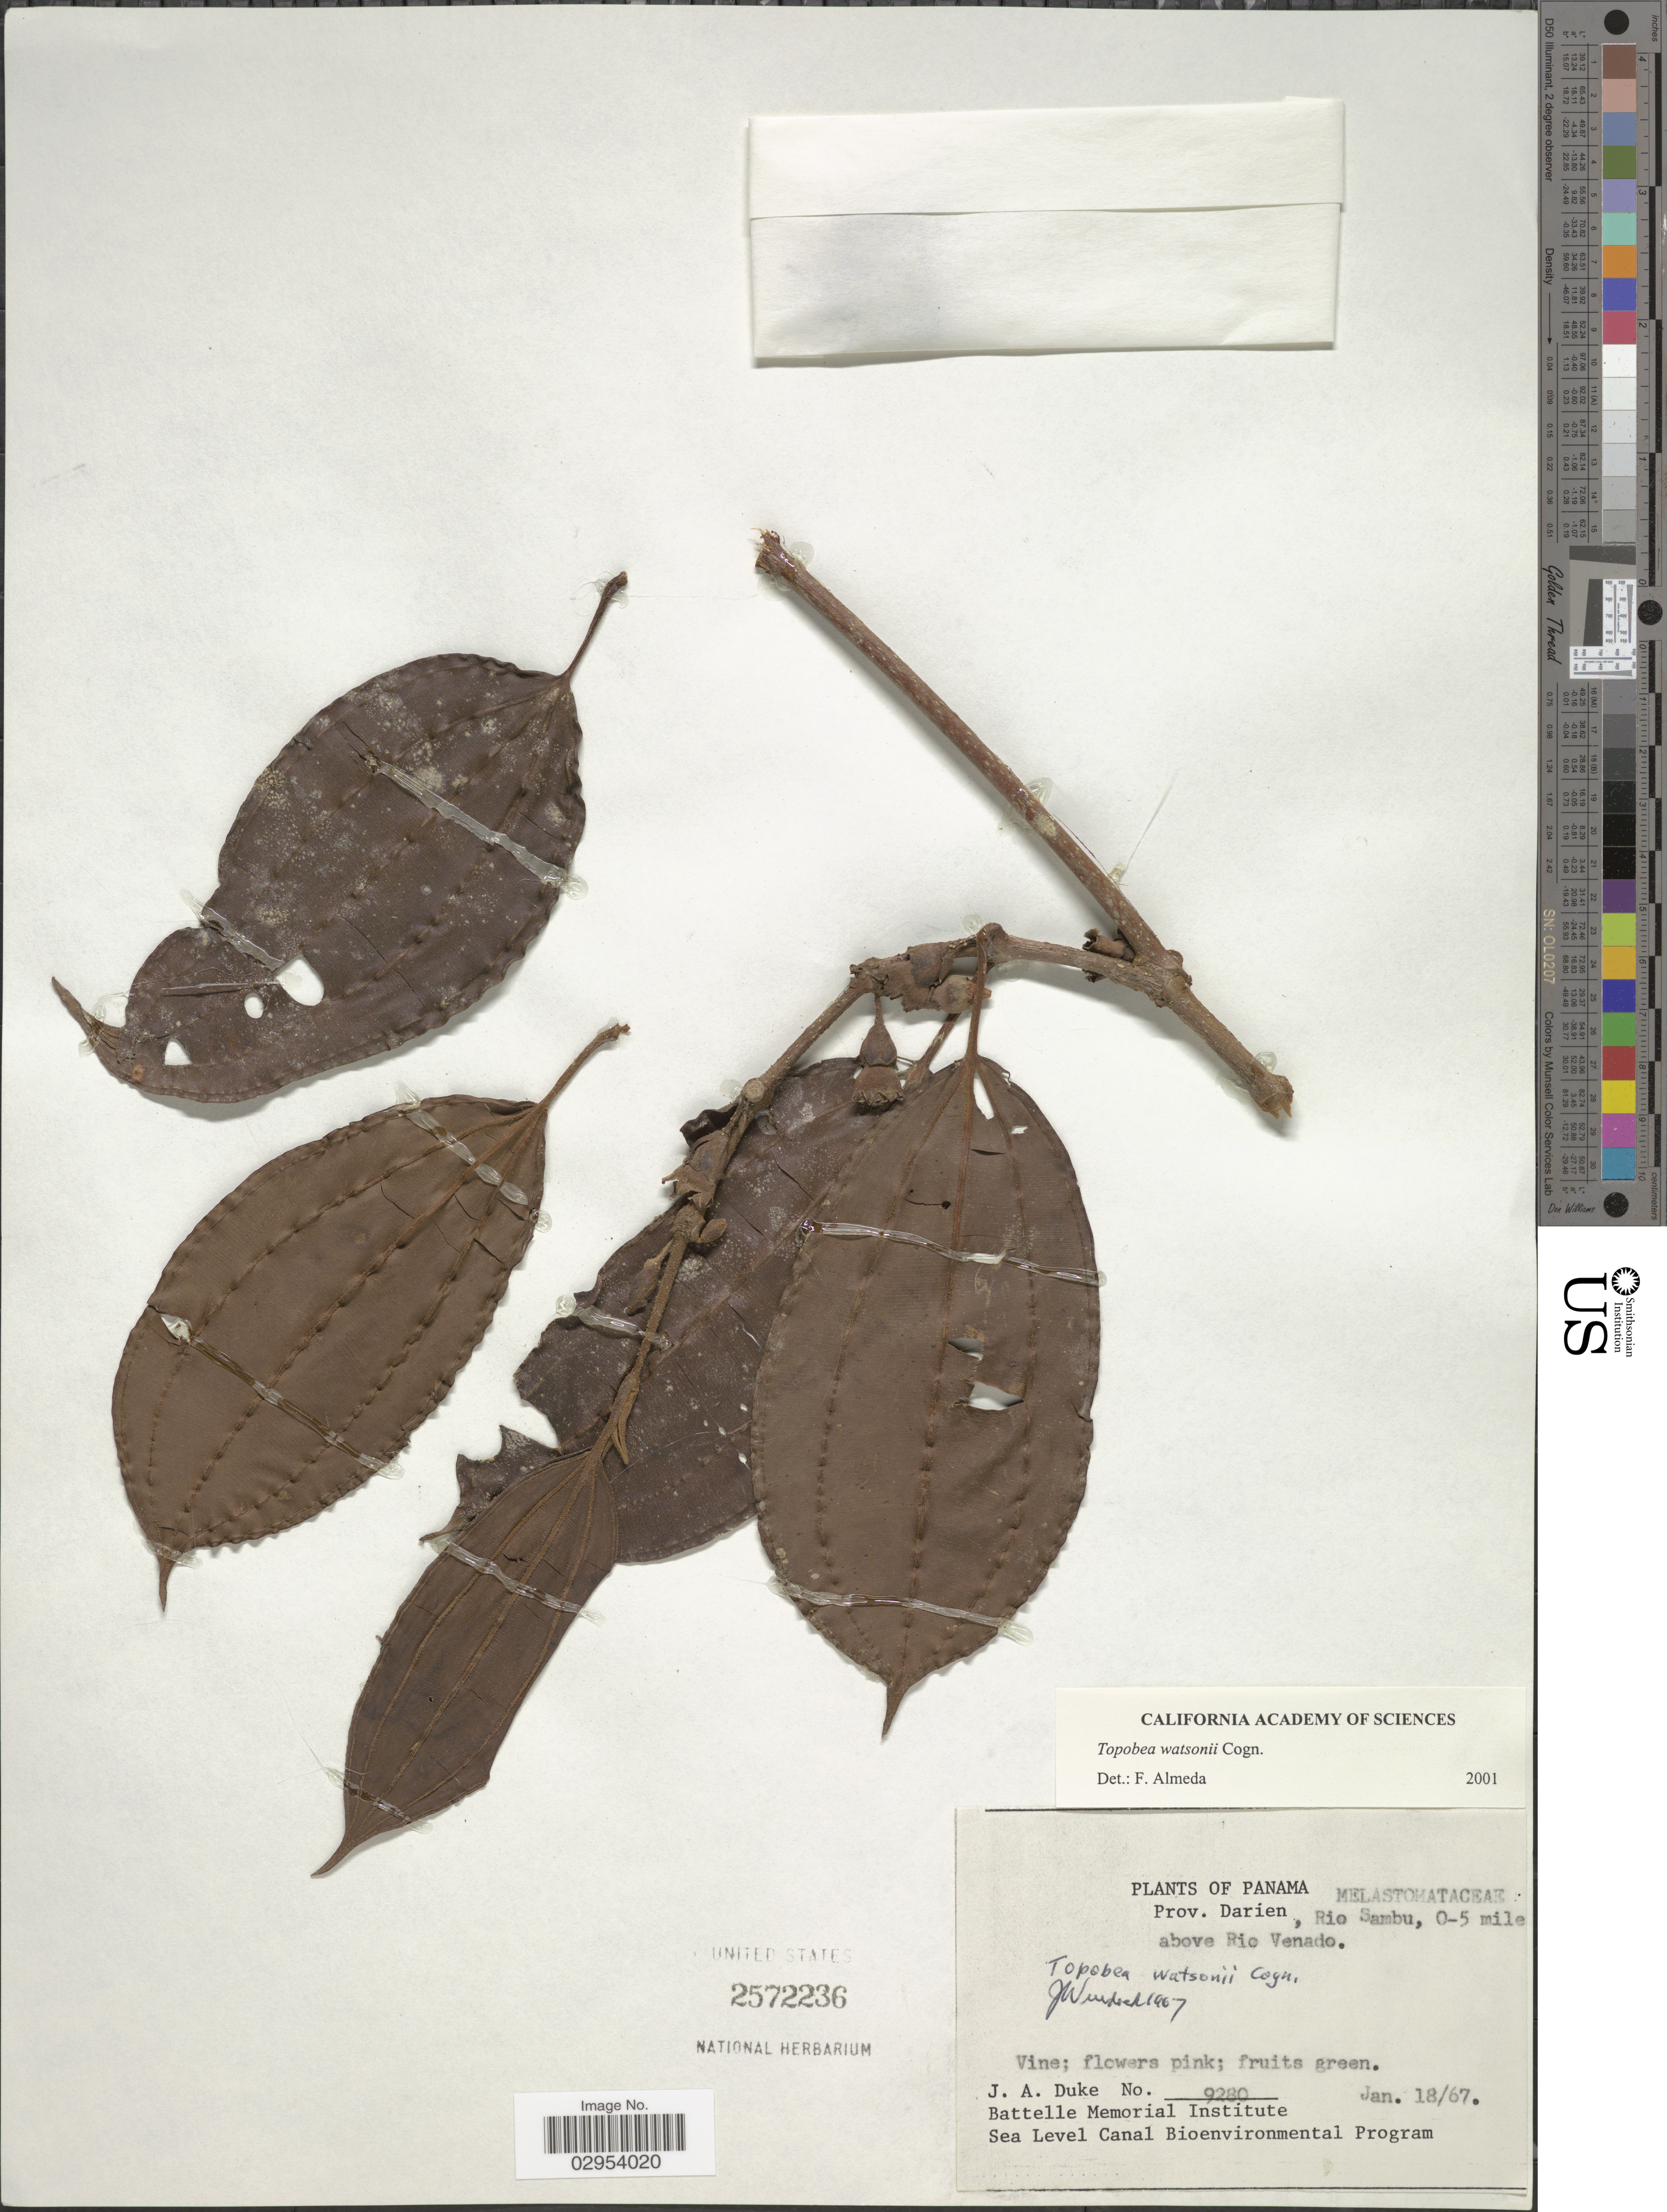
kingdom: Plantae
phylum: Tracheophyta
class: Magnoliopsida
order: Myrtales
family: Melastomataceae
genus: Topobea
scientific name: Topobea watsonii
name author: Cogn.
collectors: J. A. Duke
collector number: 9280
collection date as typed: Transcribed d/m/y: 18/1/67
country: Panama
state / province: Darién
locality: Rio Sambu, 0-5 mile above Rio Venado.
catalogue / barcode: US 2572236